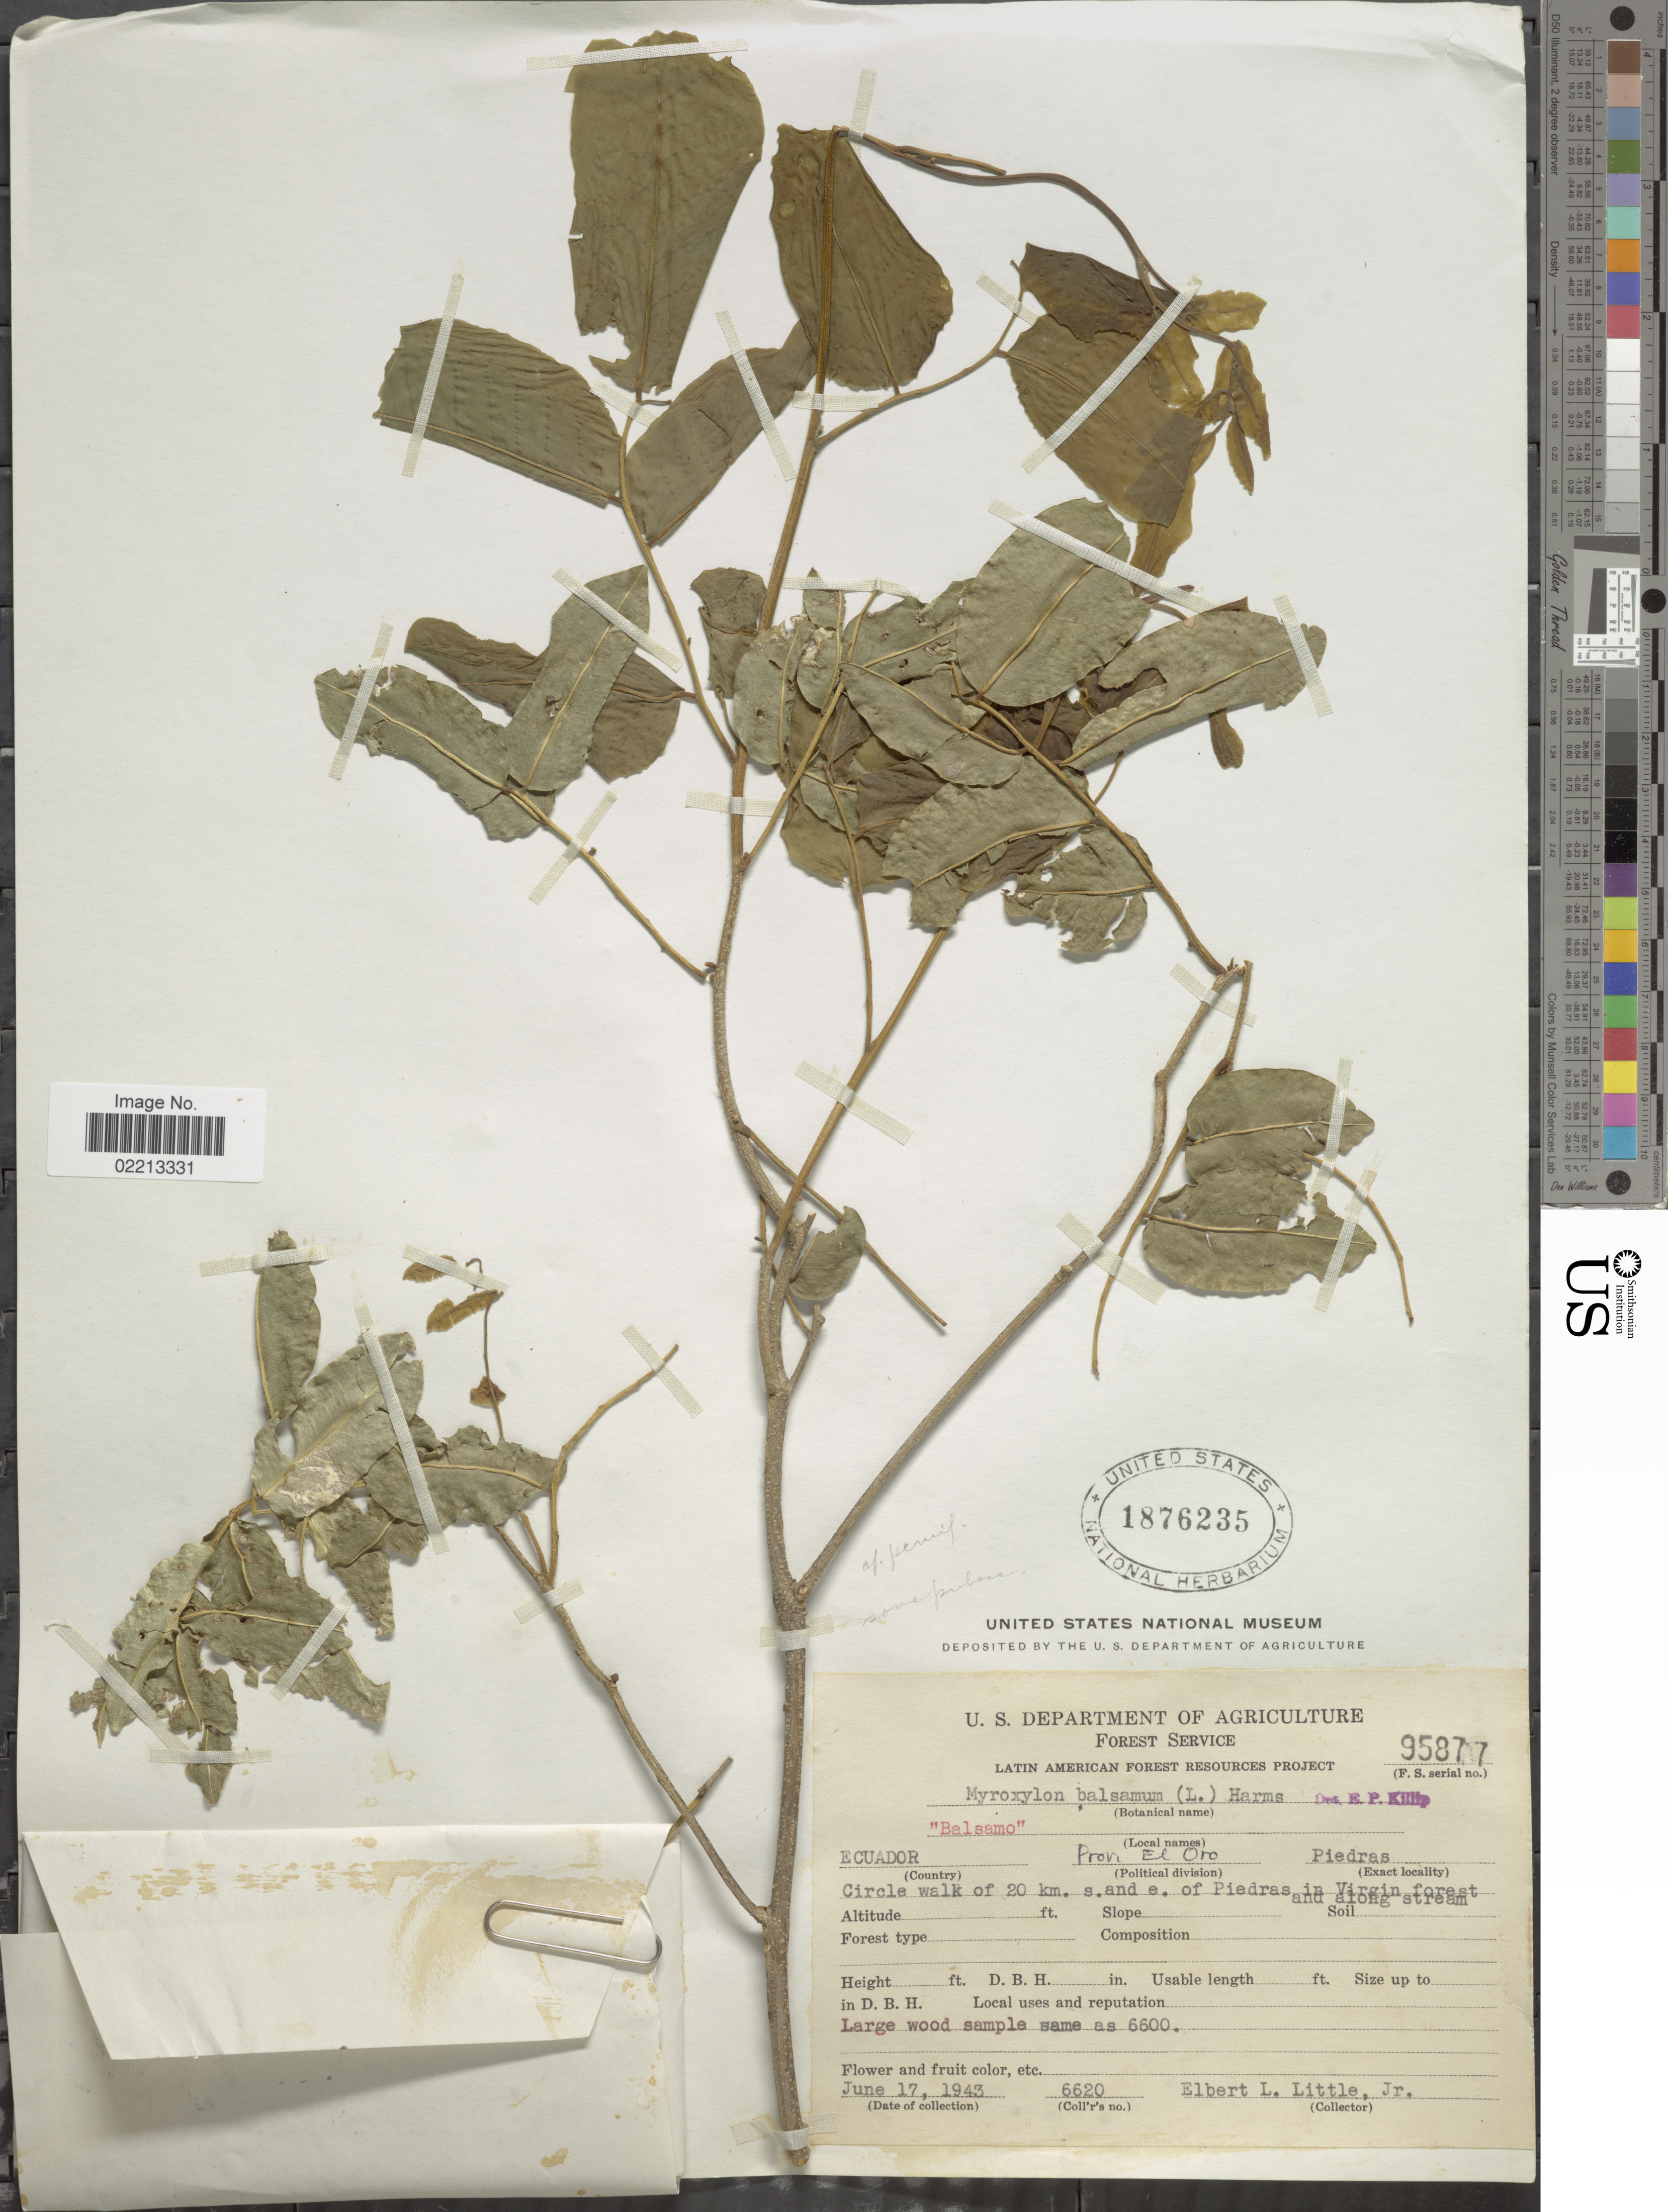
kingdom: Plantae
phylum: Tracheophyta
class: Magnoliopsida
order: Fabales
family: Fabaceae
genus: Myroxylon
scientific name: Myroxylon balsamum var. balsamum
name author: (L.) Harms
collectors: E. L. Little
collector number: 6620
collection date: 1943-06-17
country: Ecuador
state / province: El Oro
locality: Piedras, Circel walk of 20 km. s. and e. of Piedras in Virgin forest and along stream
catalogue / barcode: US 1876235